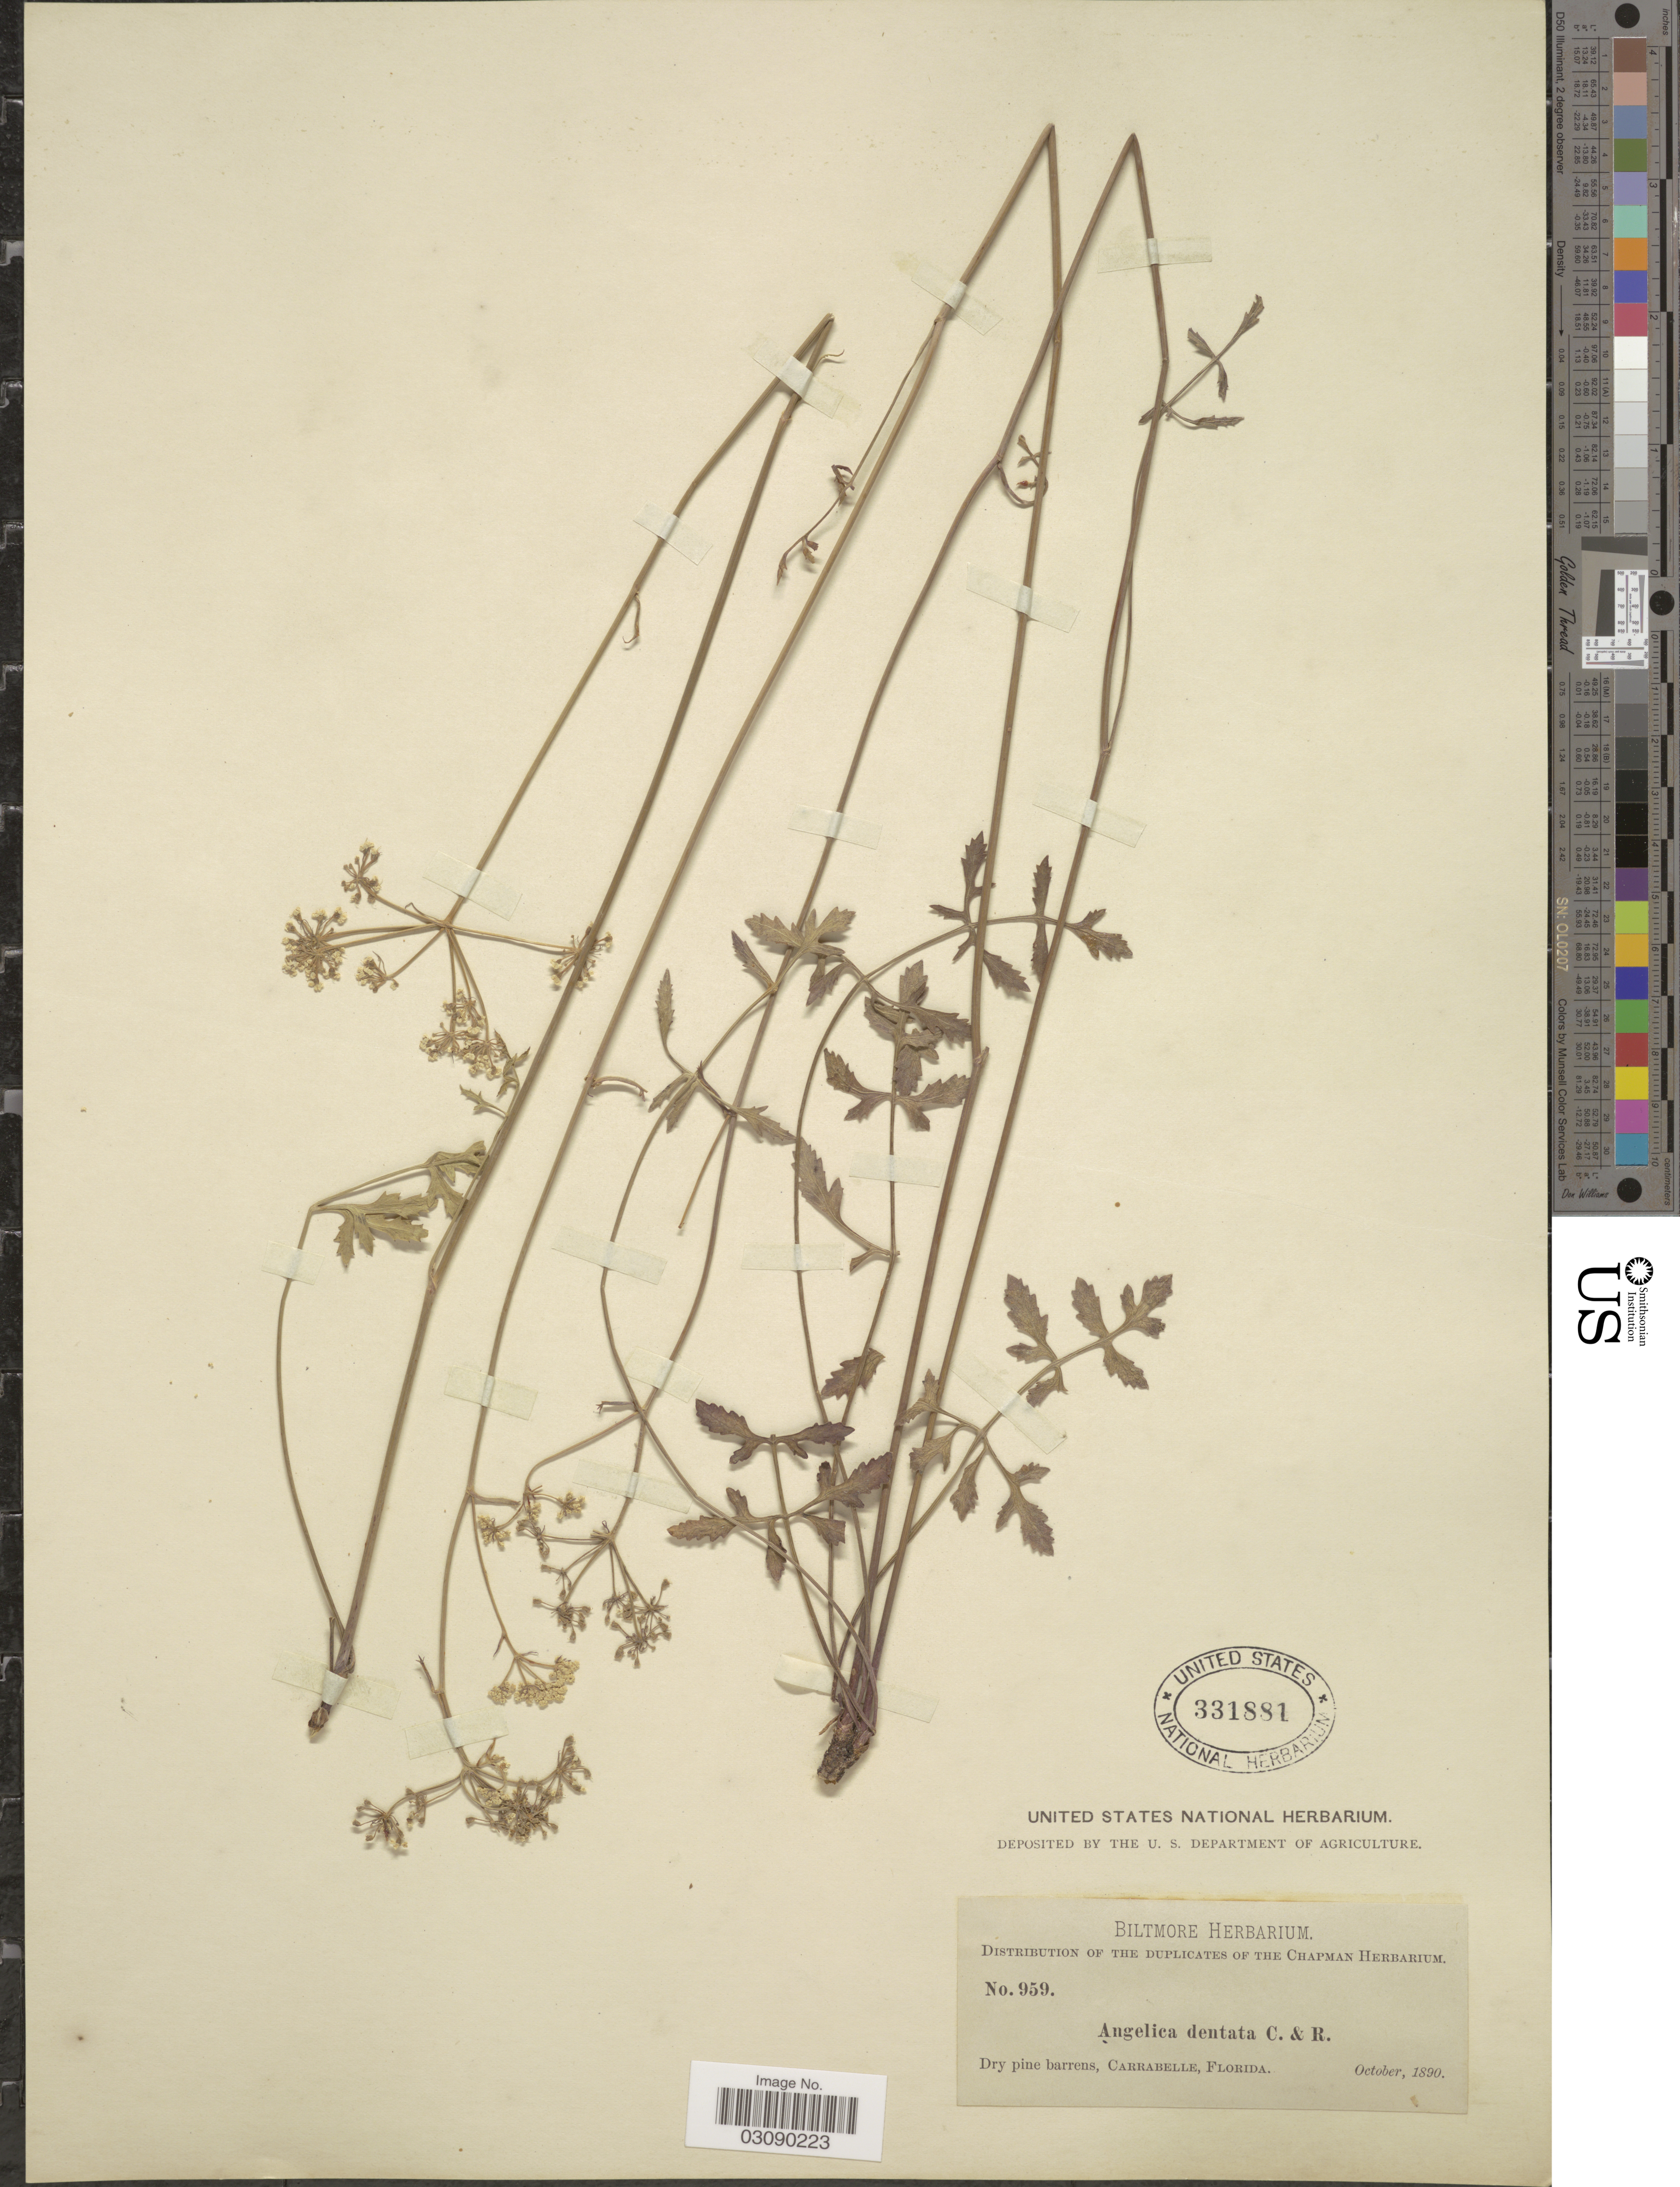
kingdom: Plantae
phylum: Tracheophyta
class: Magnoliopsida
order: Apiales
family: Apiaceae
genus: Angelica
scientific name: Angelica dentata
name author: (Chapm.) J.M. Coult. & Rose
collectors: ex herb. Biltmore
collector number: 959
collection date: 1890-10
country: United States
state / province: Florida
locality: Carrabelle.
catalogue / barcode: US 331881